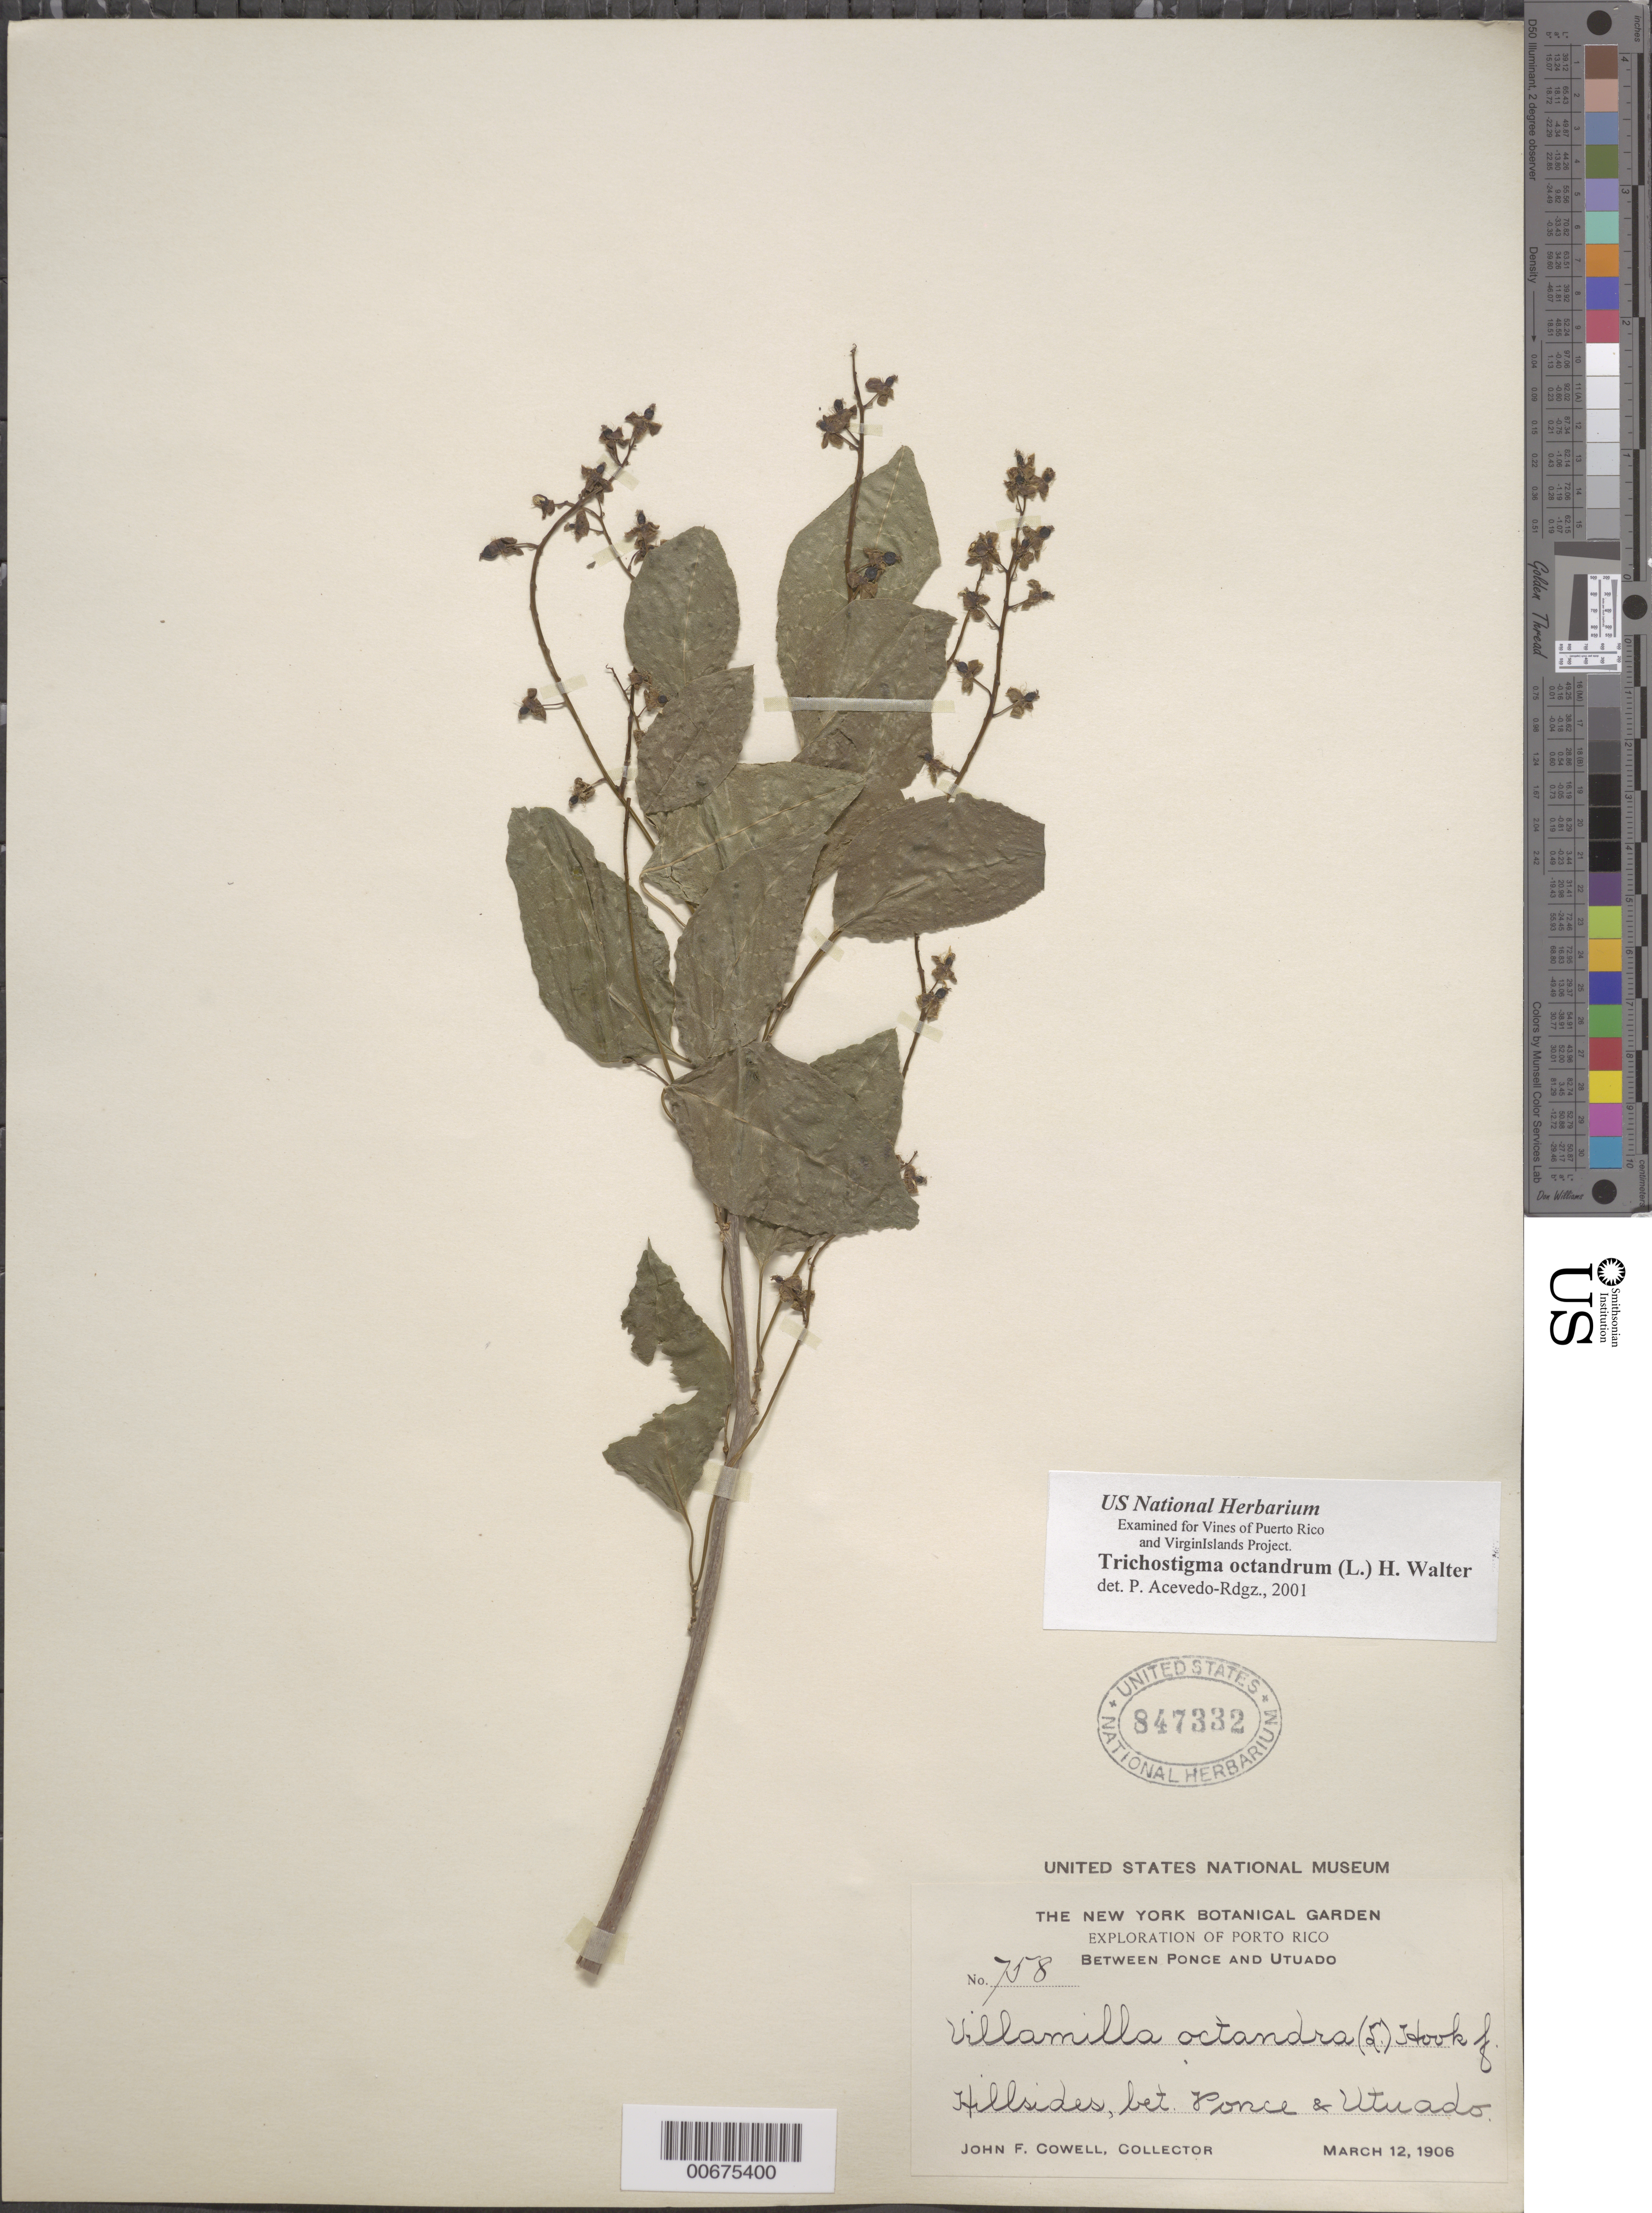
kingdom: Plantae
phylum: Tracheophyta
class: Magnoliopsida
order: Caryophyllales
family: Phytolaccaceae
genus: Trichostigma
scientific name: Trichostigma octandrum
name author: (L.) H. Walter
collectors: J. F. Cowell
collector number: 758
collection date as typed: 12 Mar 1906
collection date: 1906-03-12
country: Puerto Rico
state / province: Utuado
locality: Between Ponce and Utuado. Hillside.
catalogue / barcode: US 847332